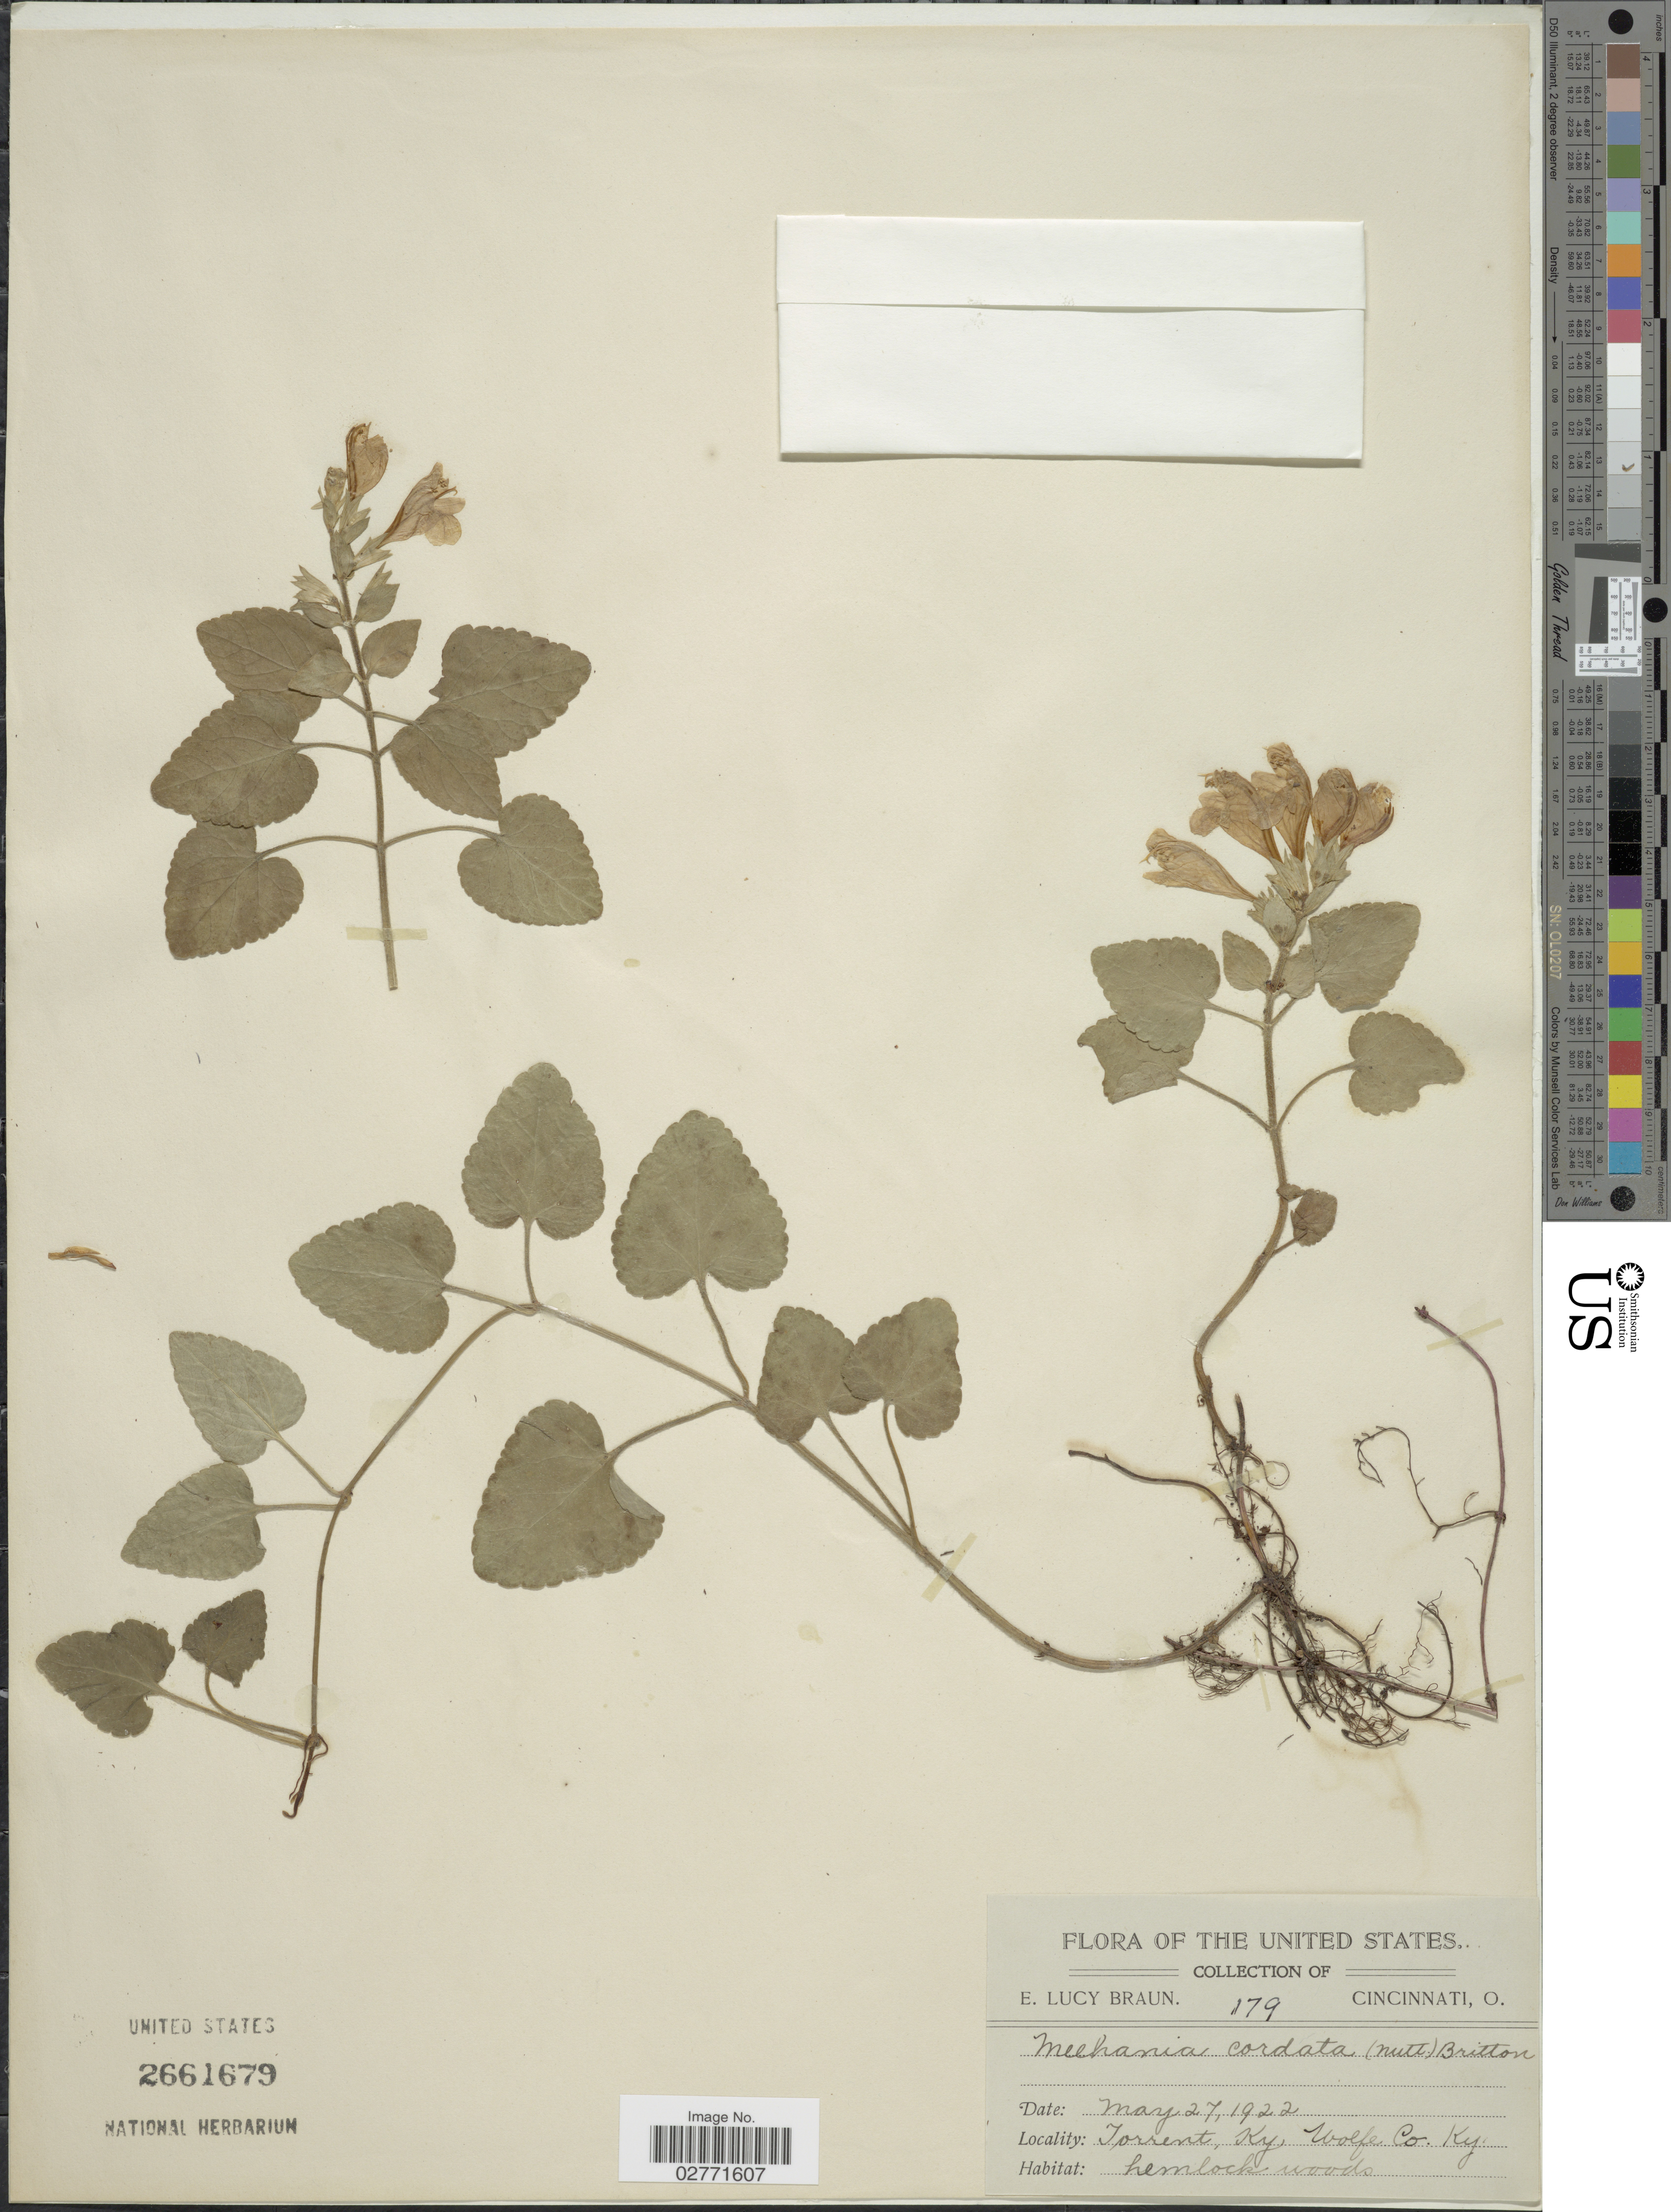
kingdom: Plantae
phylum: Tracheophyta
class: Magnoliopsida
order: Lamiales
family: Lamiaceae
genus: Meehania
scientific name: Meehania cordata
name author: (Nutt.) Britton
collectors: E. L. Braun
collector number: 179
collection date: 1922-05-27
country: United States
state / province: Kentucky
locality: Torrent, Ky, Wolfe Co.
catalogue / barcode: US 2661679